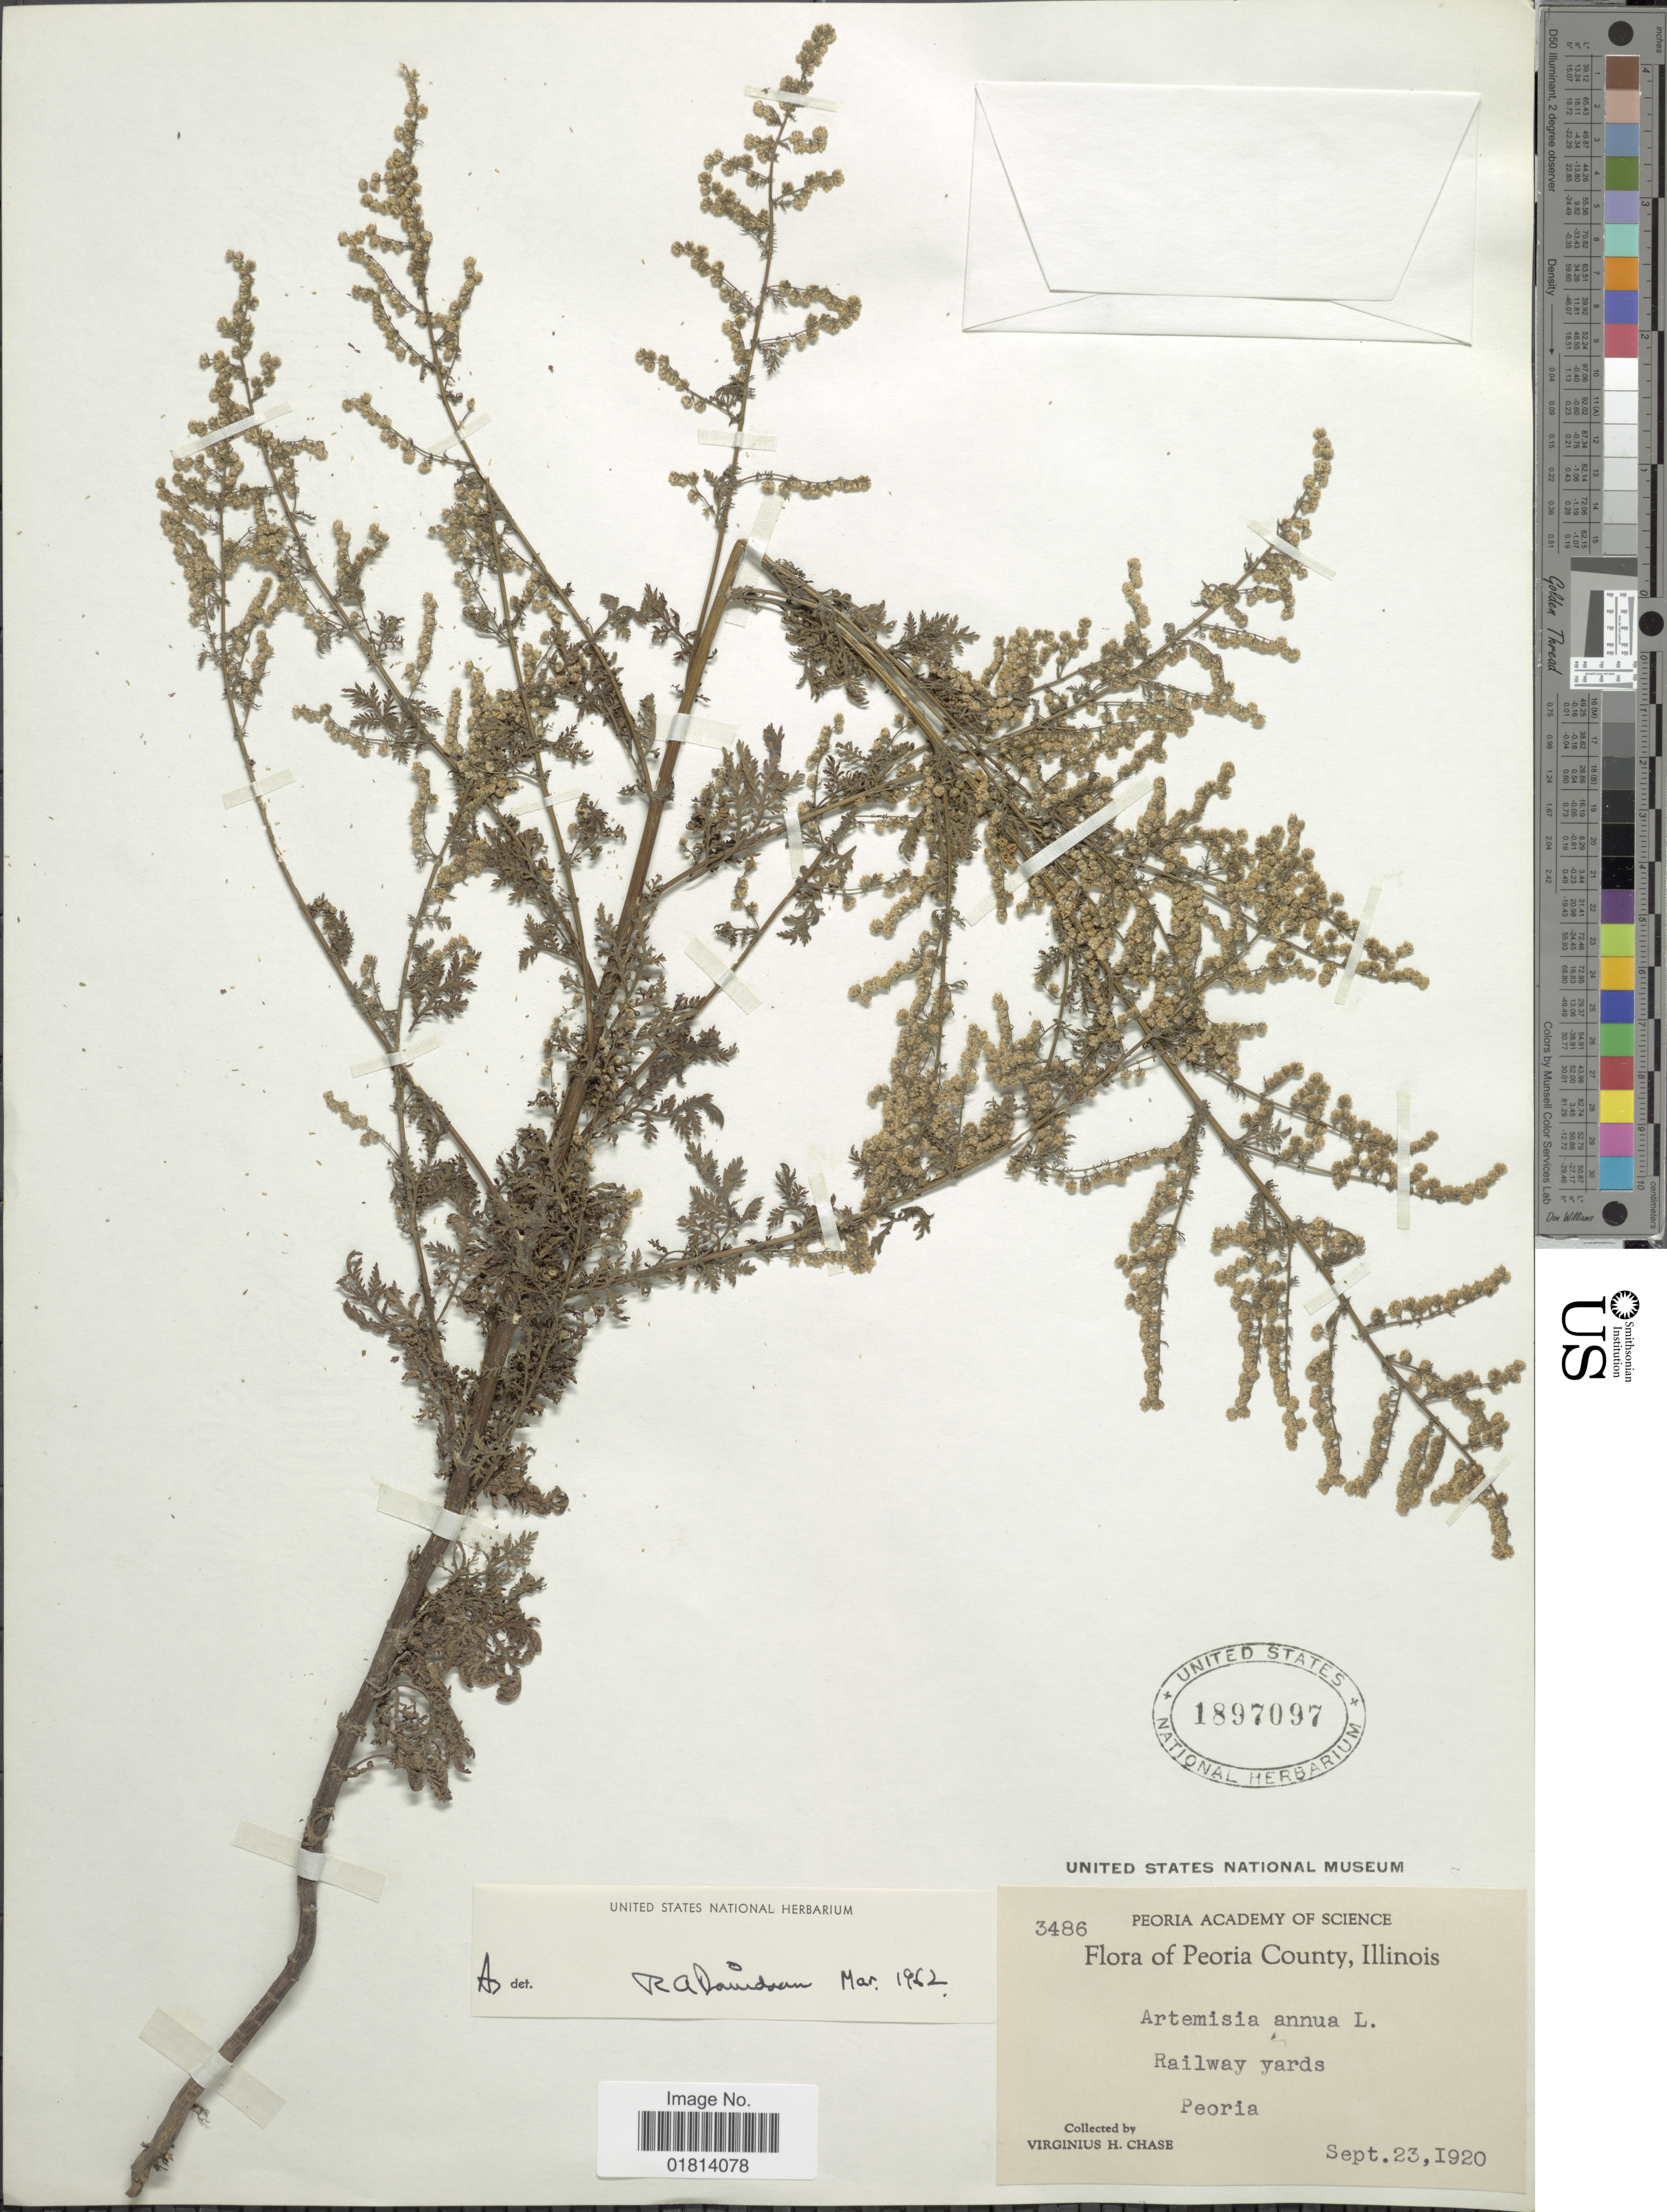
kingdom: Plantae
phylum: Tracheophyta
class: Magnoliopsida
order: Asterales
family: Asteraceae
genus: Artemisia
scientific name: Artemisia annua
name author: L.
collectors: V. H. Chase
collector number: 3486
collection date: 1920-09-23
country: United States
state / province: Illinois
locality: Peoria County, Illinois. Railway yards. Peoria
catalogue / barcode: US 1897097